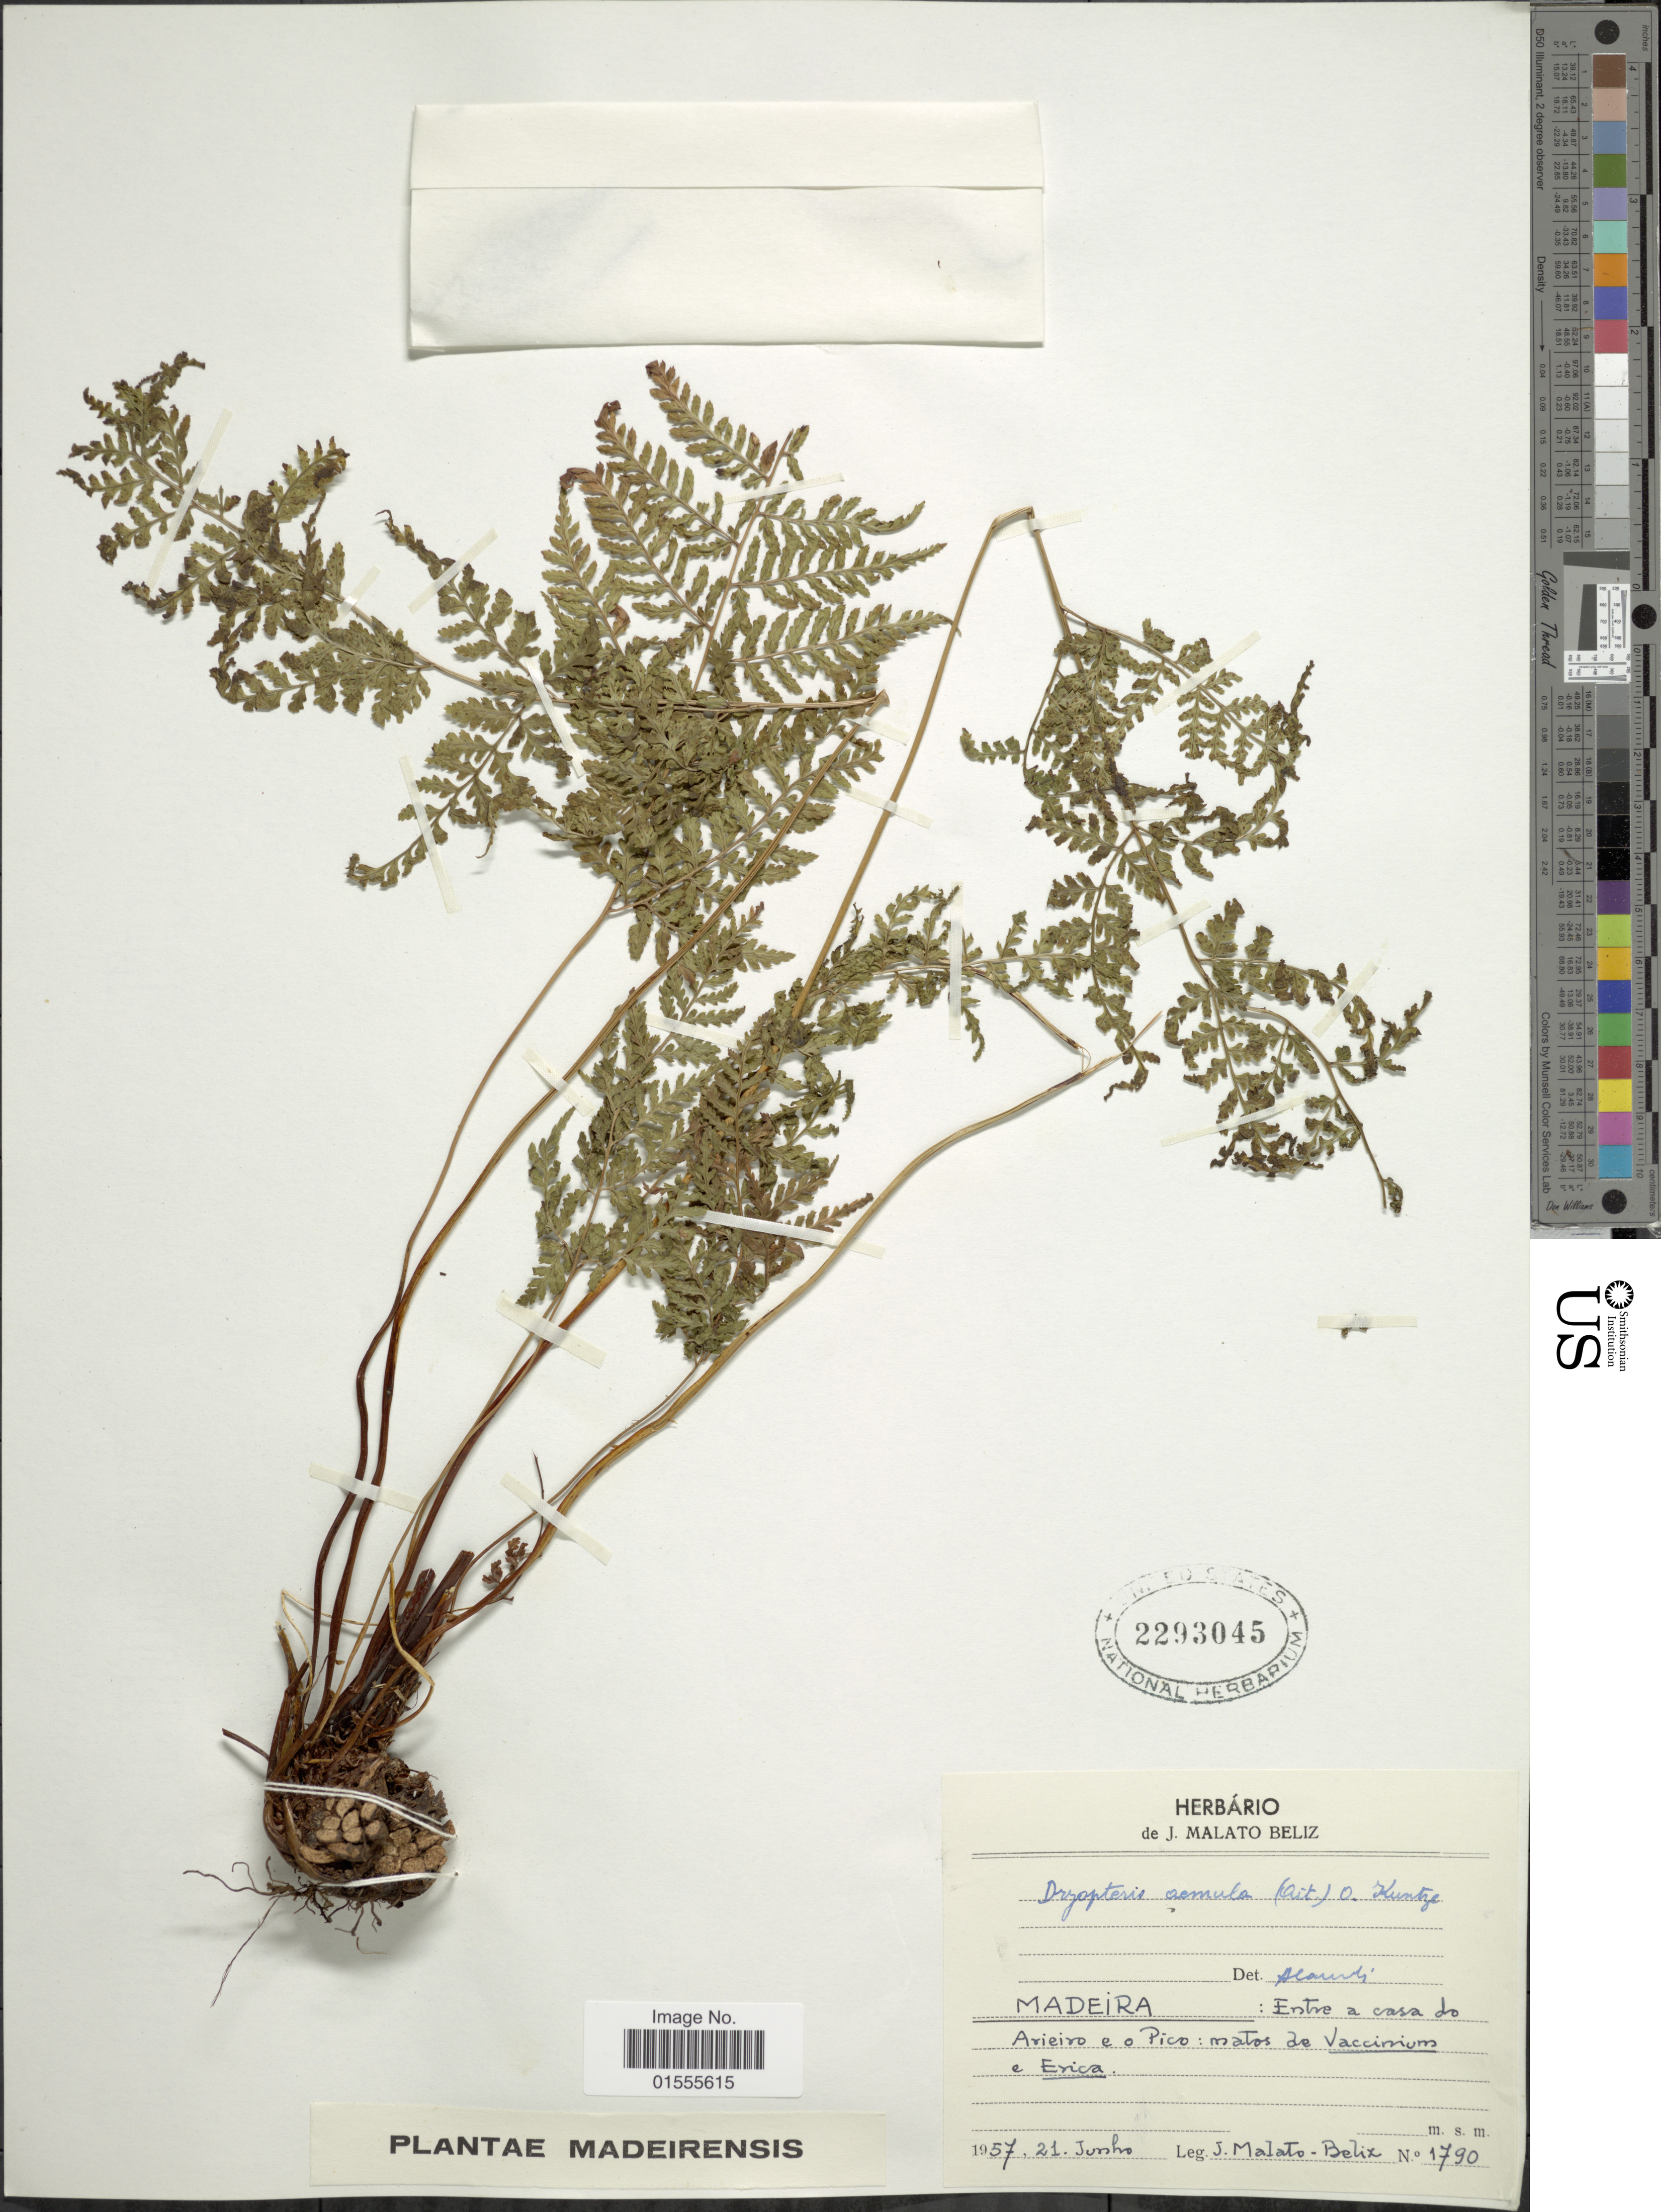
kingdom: Plantae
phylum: Tracheophyta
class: Polypodiopsida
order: Polypodiales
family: Dryopteridaceae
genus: Dryopteris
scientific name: Dryopteris aemula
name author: Kuntze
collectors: J. Malato-Beliz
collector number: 1790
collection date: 1957-06-21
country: Portugal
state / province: Madeira (Aut. Reg.)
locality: Entre a casa do Arieiro e o Pico: matos de Vaccimum e Erica [interpreted]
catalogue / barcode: US 2293045